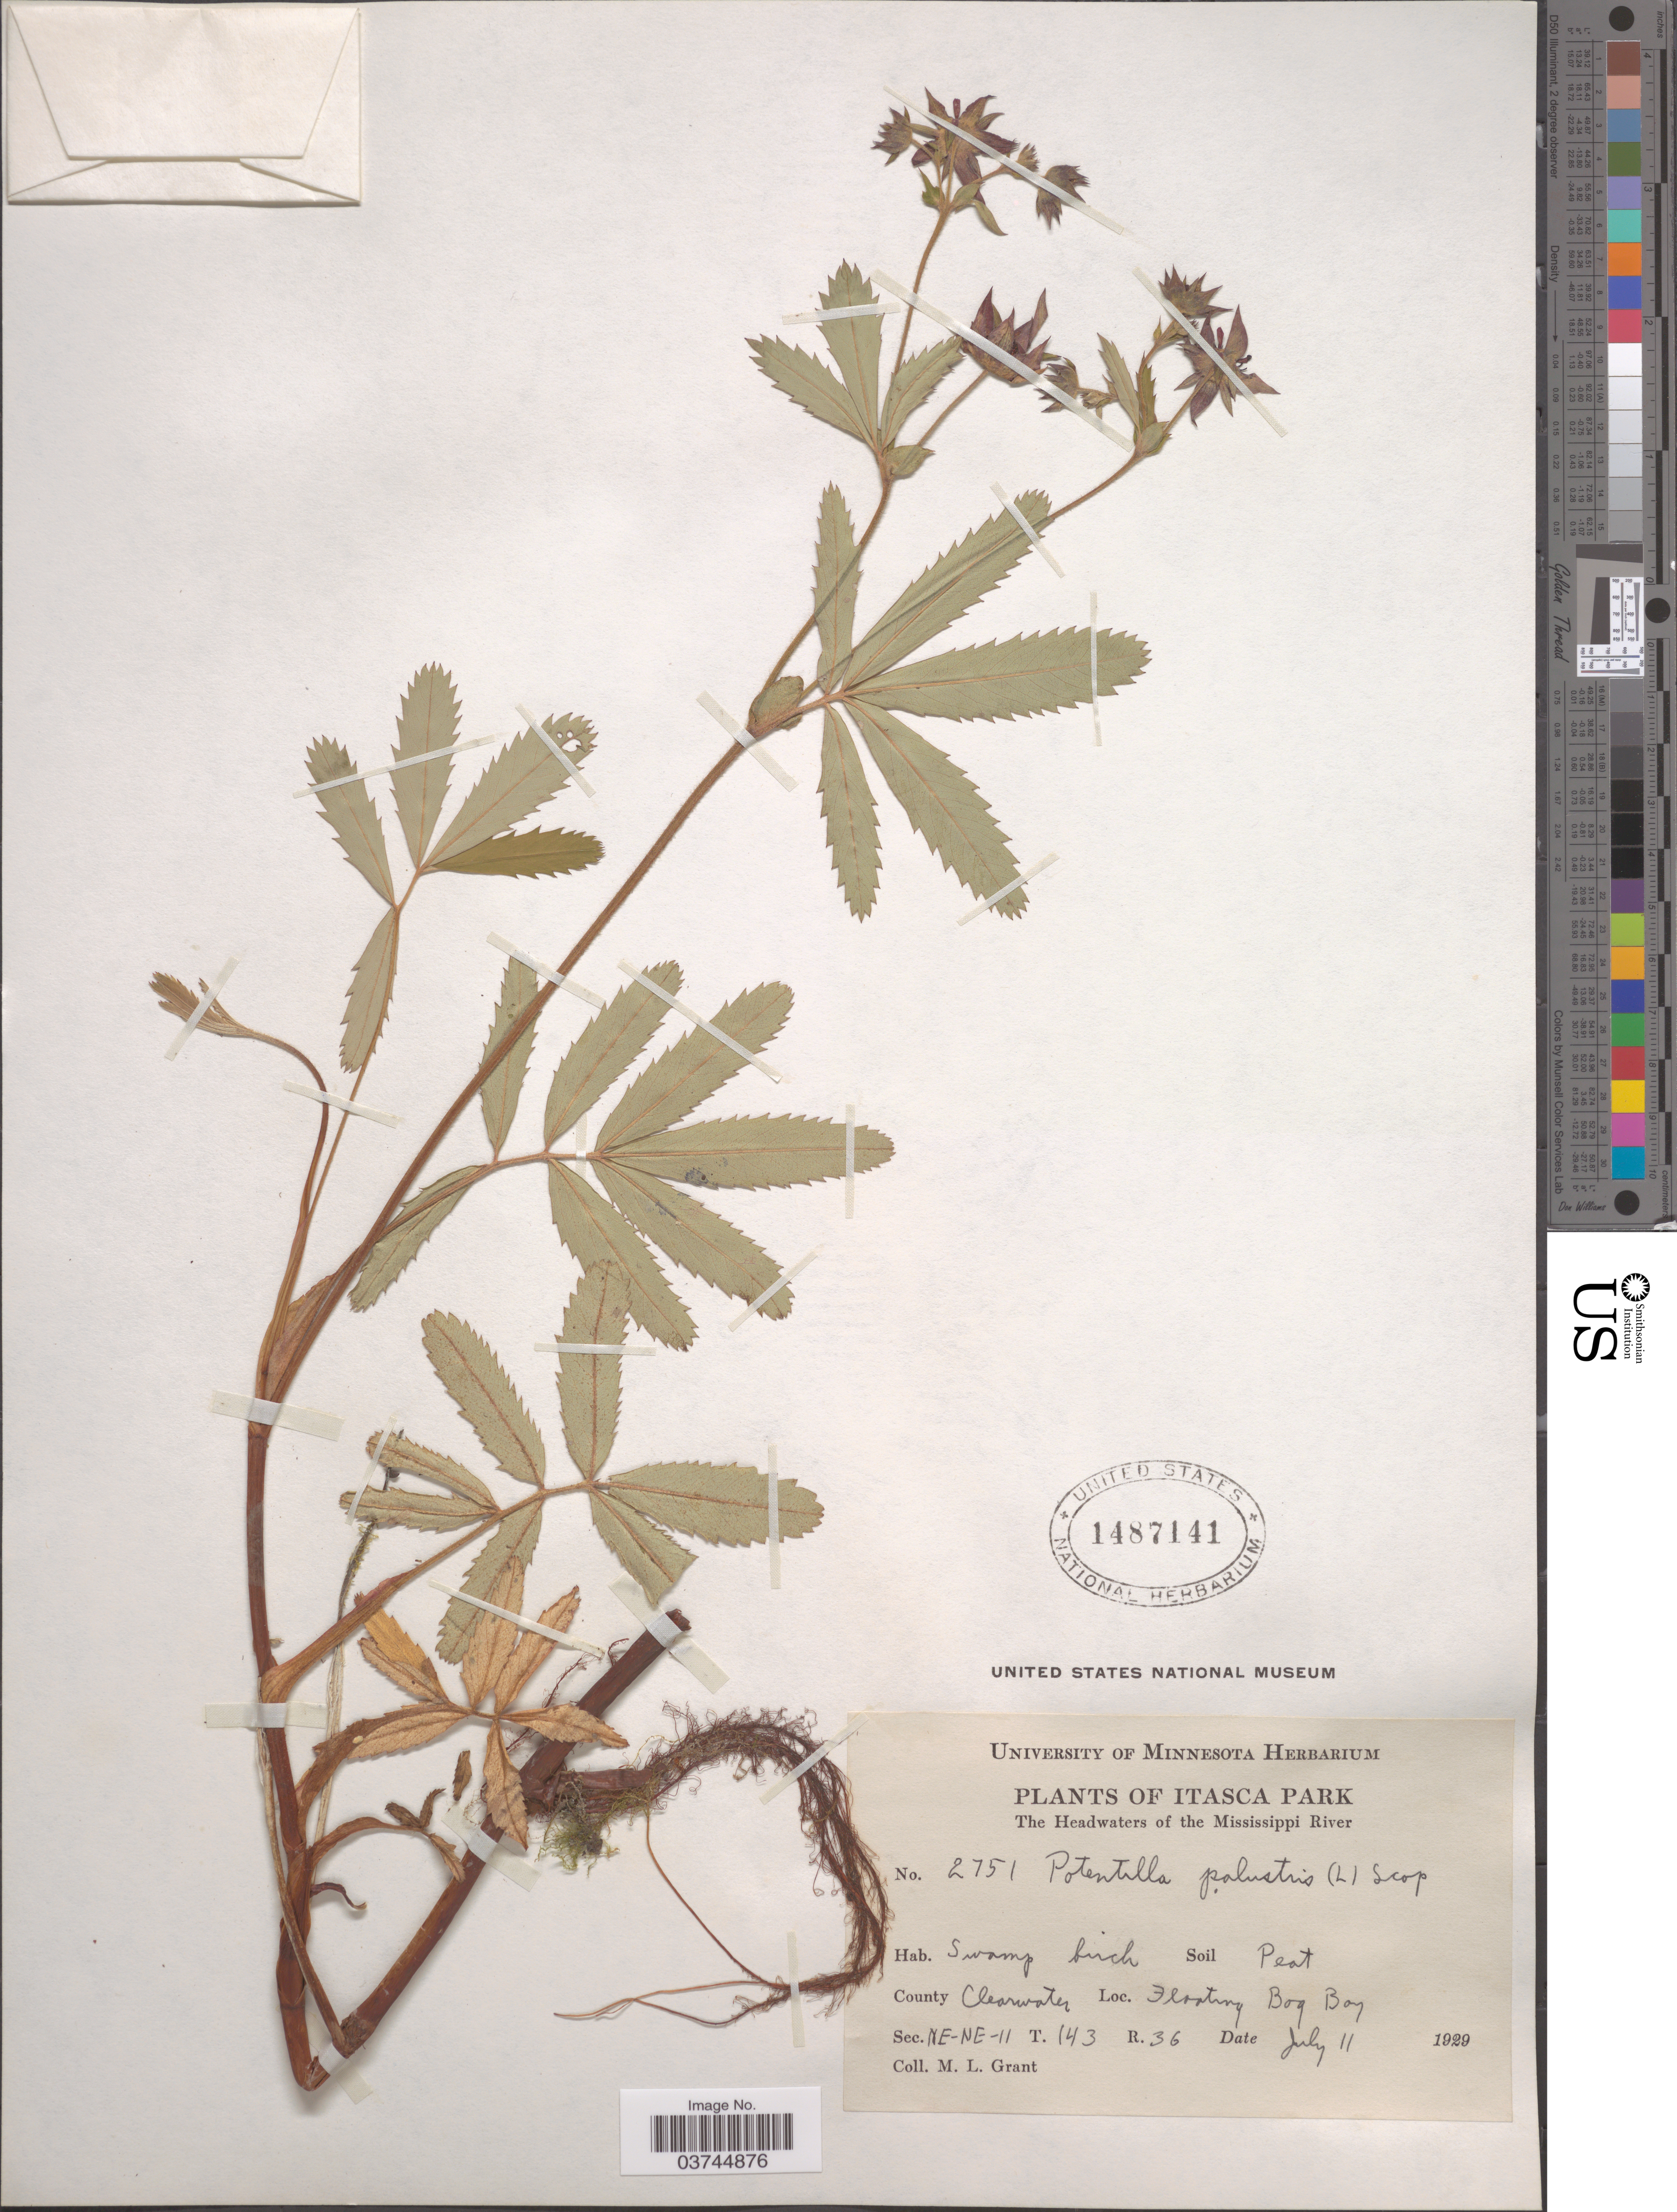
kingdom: Plantae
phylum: Tracheophyta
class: Magnoliopsida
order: Rosales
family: Rosaceae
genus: Comarum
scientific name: Comarum palustre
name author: L.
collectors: M. L. Grant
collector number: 2751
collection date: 1929-07-11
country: United States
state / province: Minnesota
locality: Itasca Park. The Headwaters of the Mississippi River. County Clearwater. Floating Bog Bay. Sec. NE-NE-11 T.143 R36.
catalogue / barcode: US 1487141